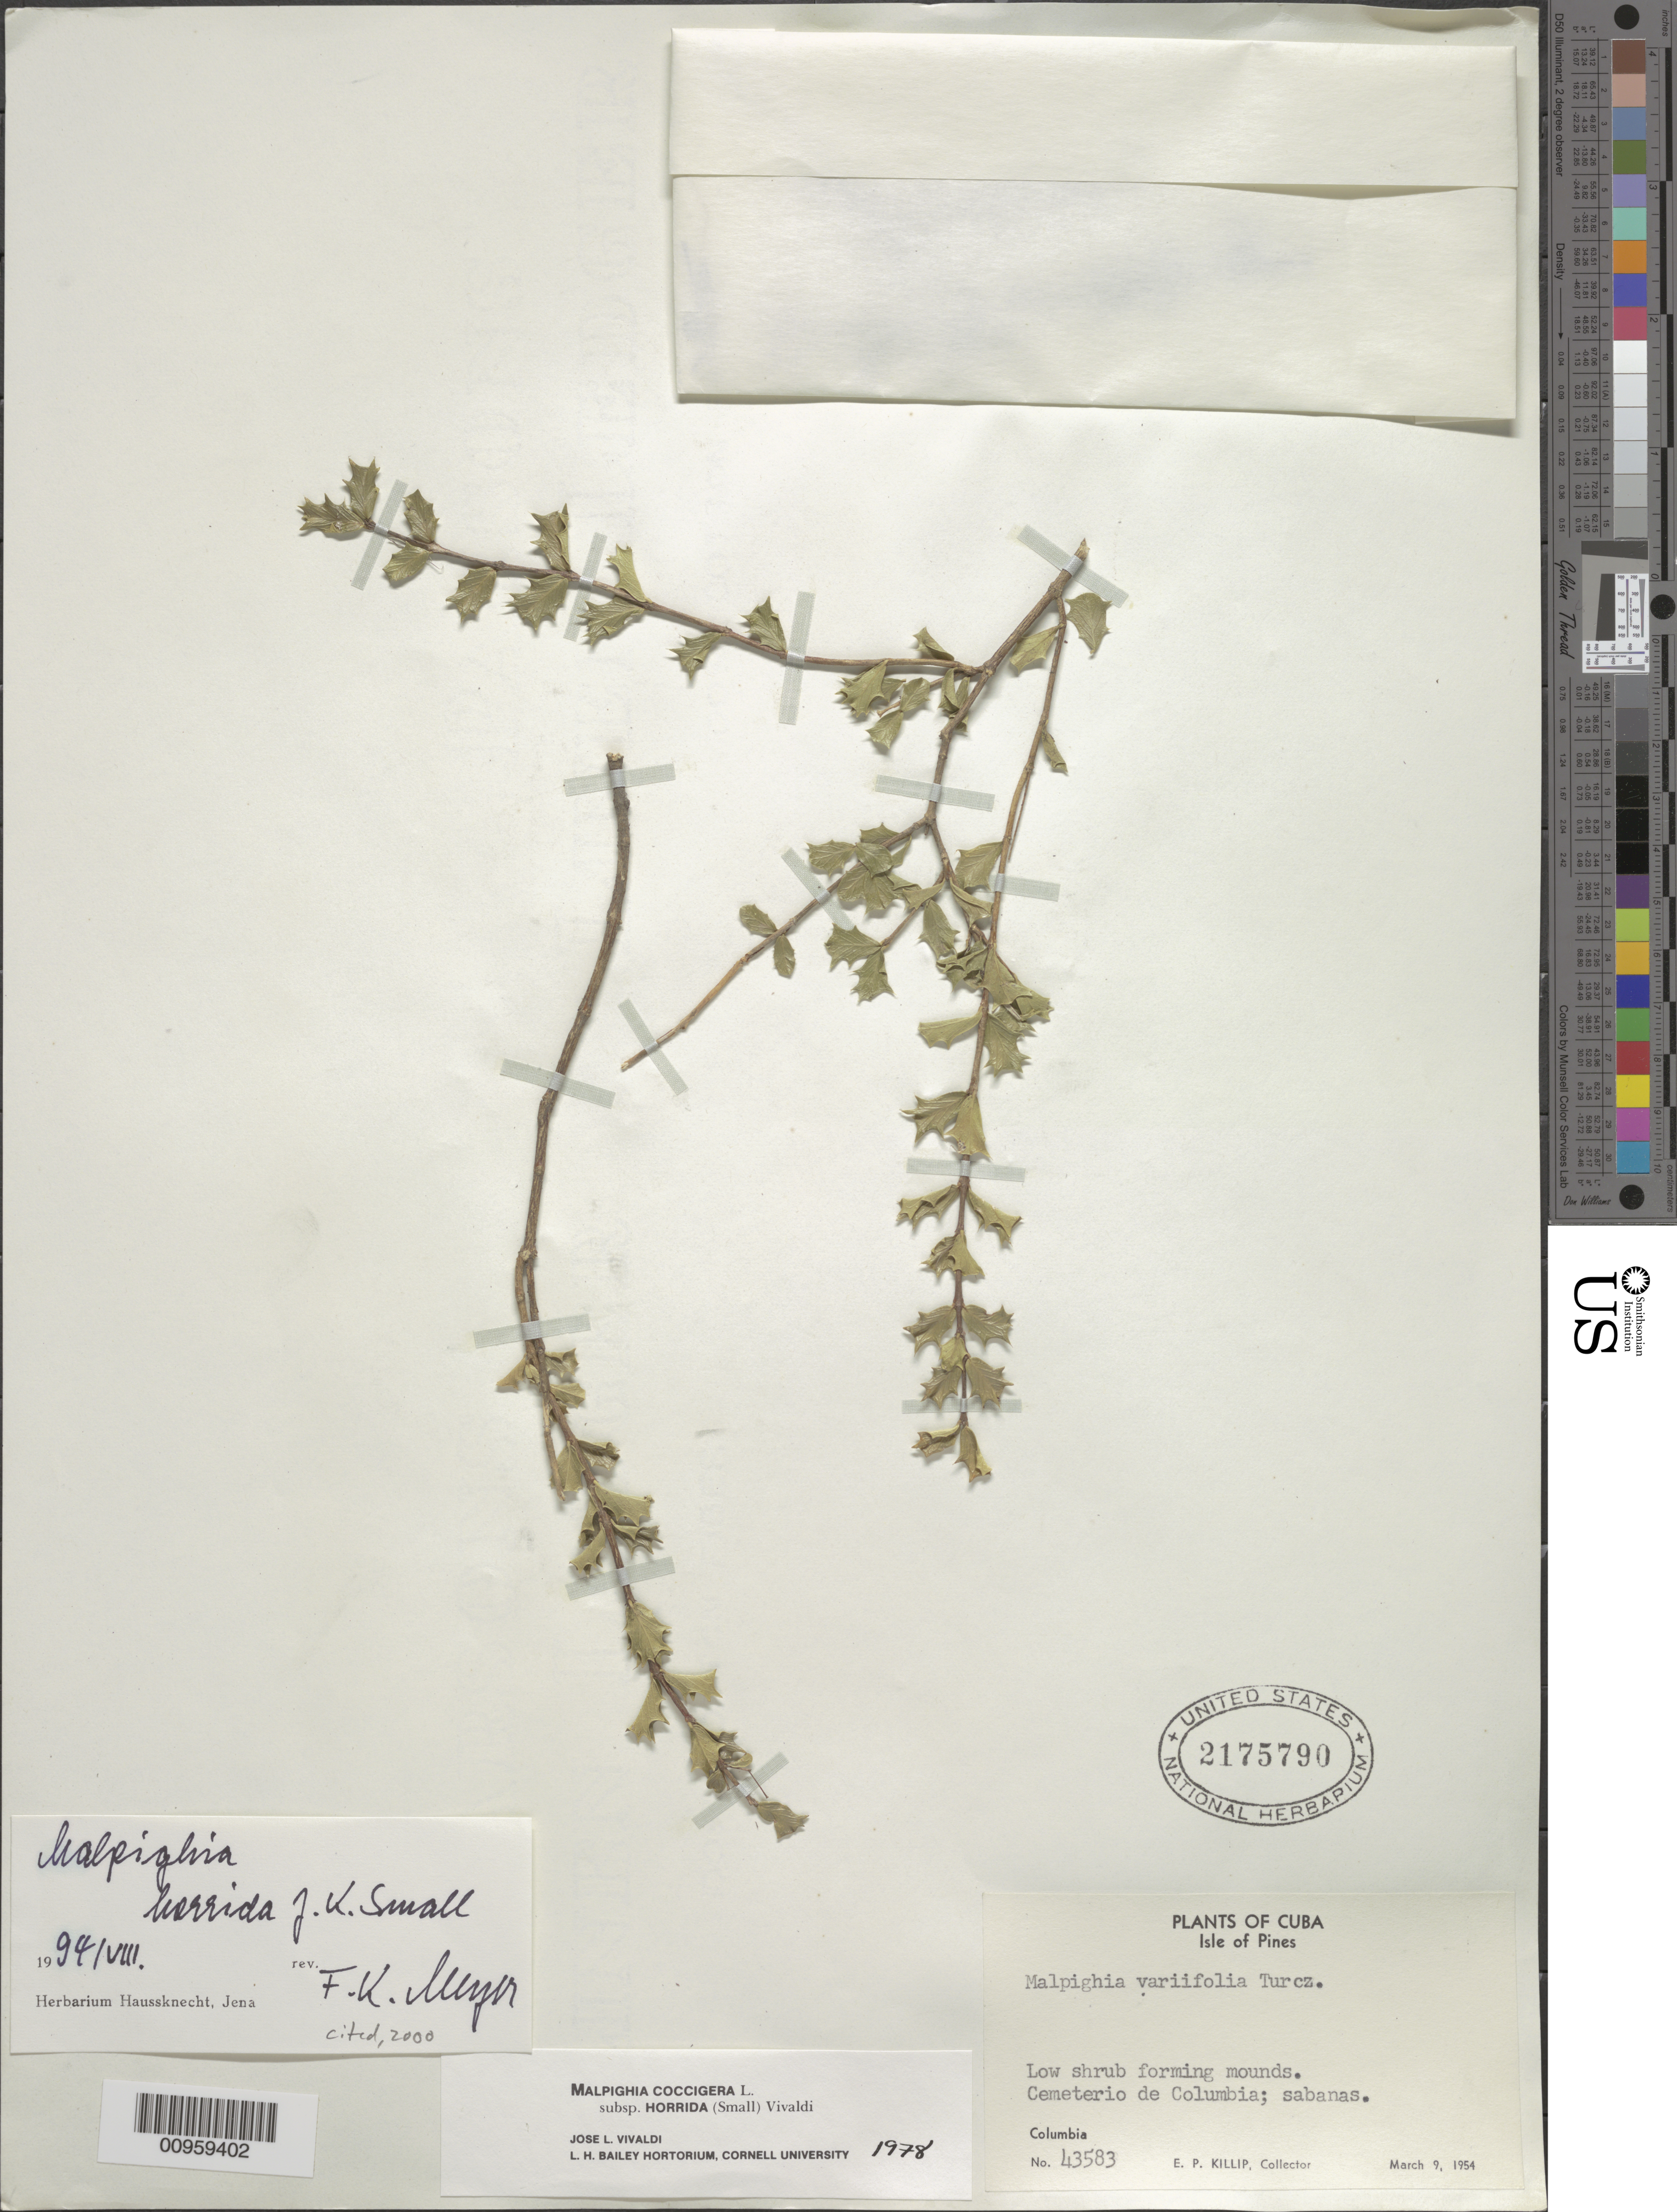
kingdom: Plantae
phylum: Tracheophyta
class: Magnoliopsida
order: Malpighiales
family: Malpighiaceae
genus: Malpighia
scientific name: Malpighia coccigera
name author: L.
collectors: E. P. Killip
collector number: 43583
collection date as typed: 09 Mar 1954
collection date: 1954-03-09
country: Cuba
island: Isla de la Juventud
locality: Columbia, Cemeterio de Columbia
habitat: Sabanas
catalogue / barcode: US 2175790